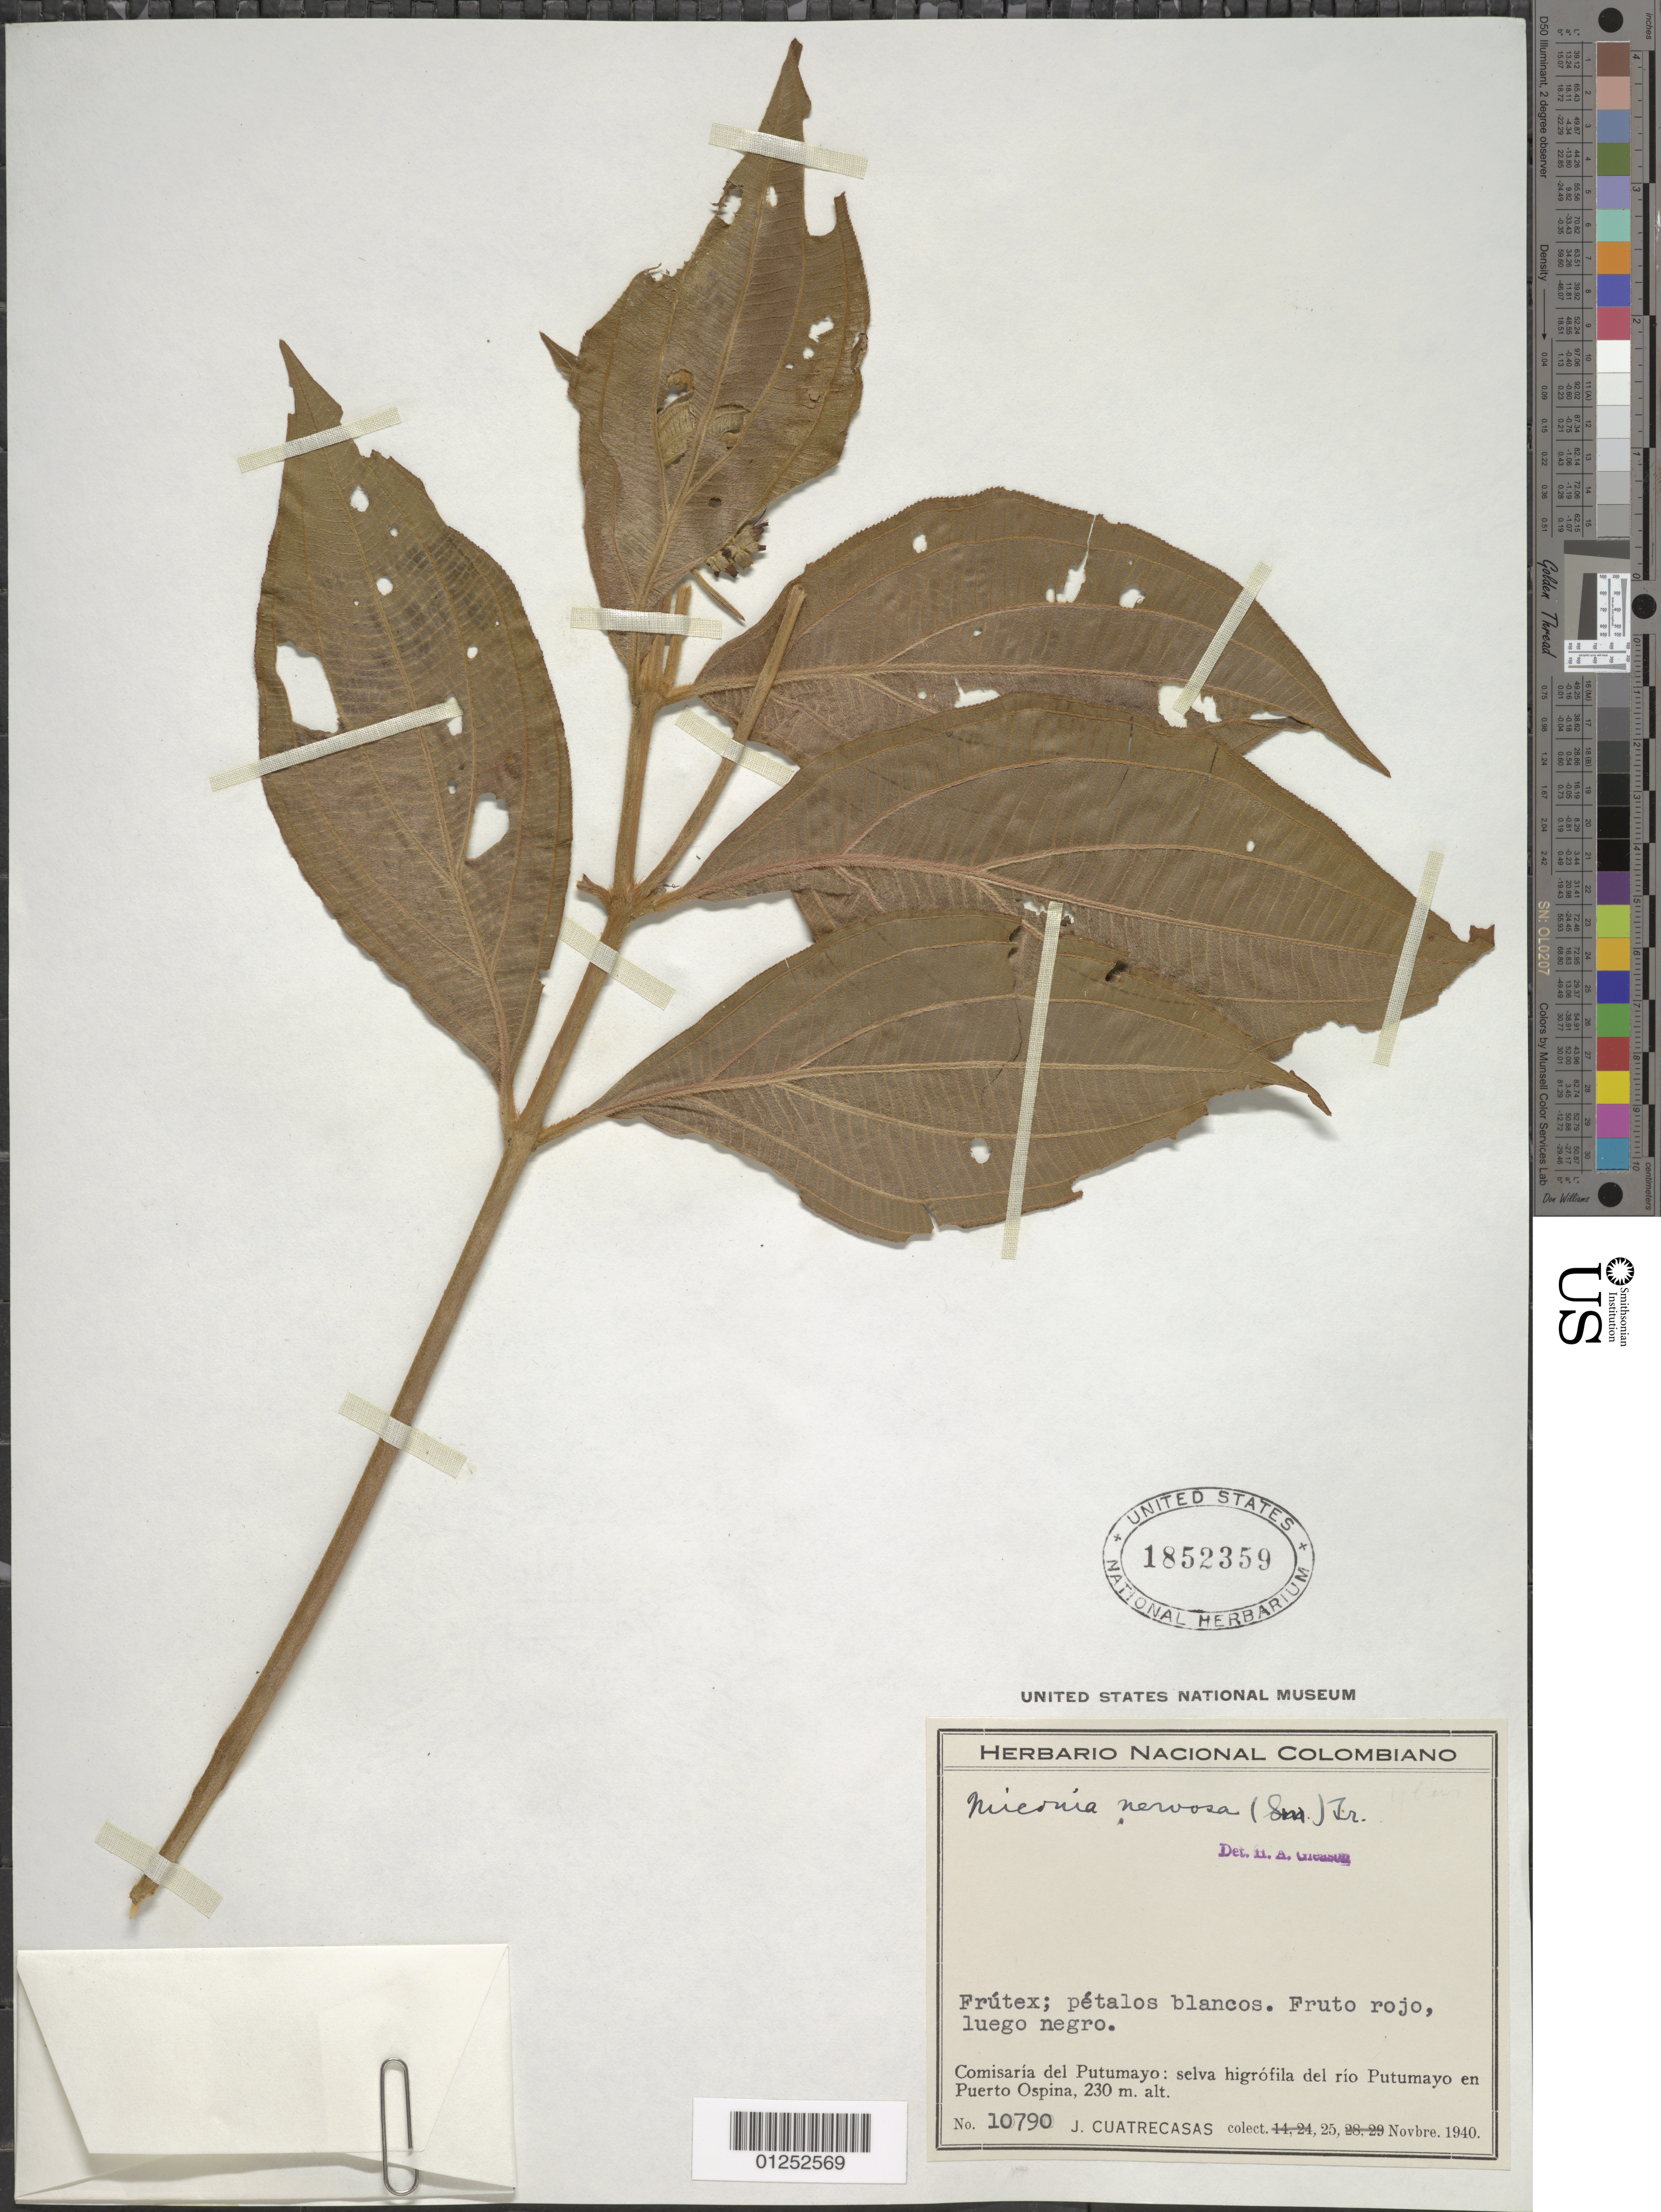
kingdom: Plantae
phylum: Tracheophyta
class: Magnoliopsida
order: Myrtales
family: Melastomataceae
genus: Miconia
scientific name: Miconia nervosa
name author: (Sm.) Triana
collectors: J. Cuatrecasas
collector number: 10790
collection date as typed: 25 Nov 1940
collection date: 1940-11-25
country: Colombia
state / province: Putumayo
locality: Selva higrofila del Rio Putumayo en Puerto Ospina.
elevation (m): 230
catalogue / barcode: US 1852359